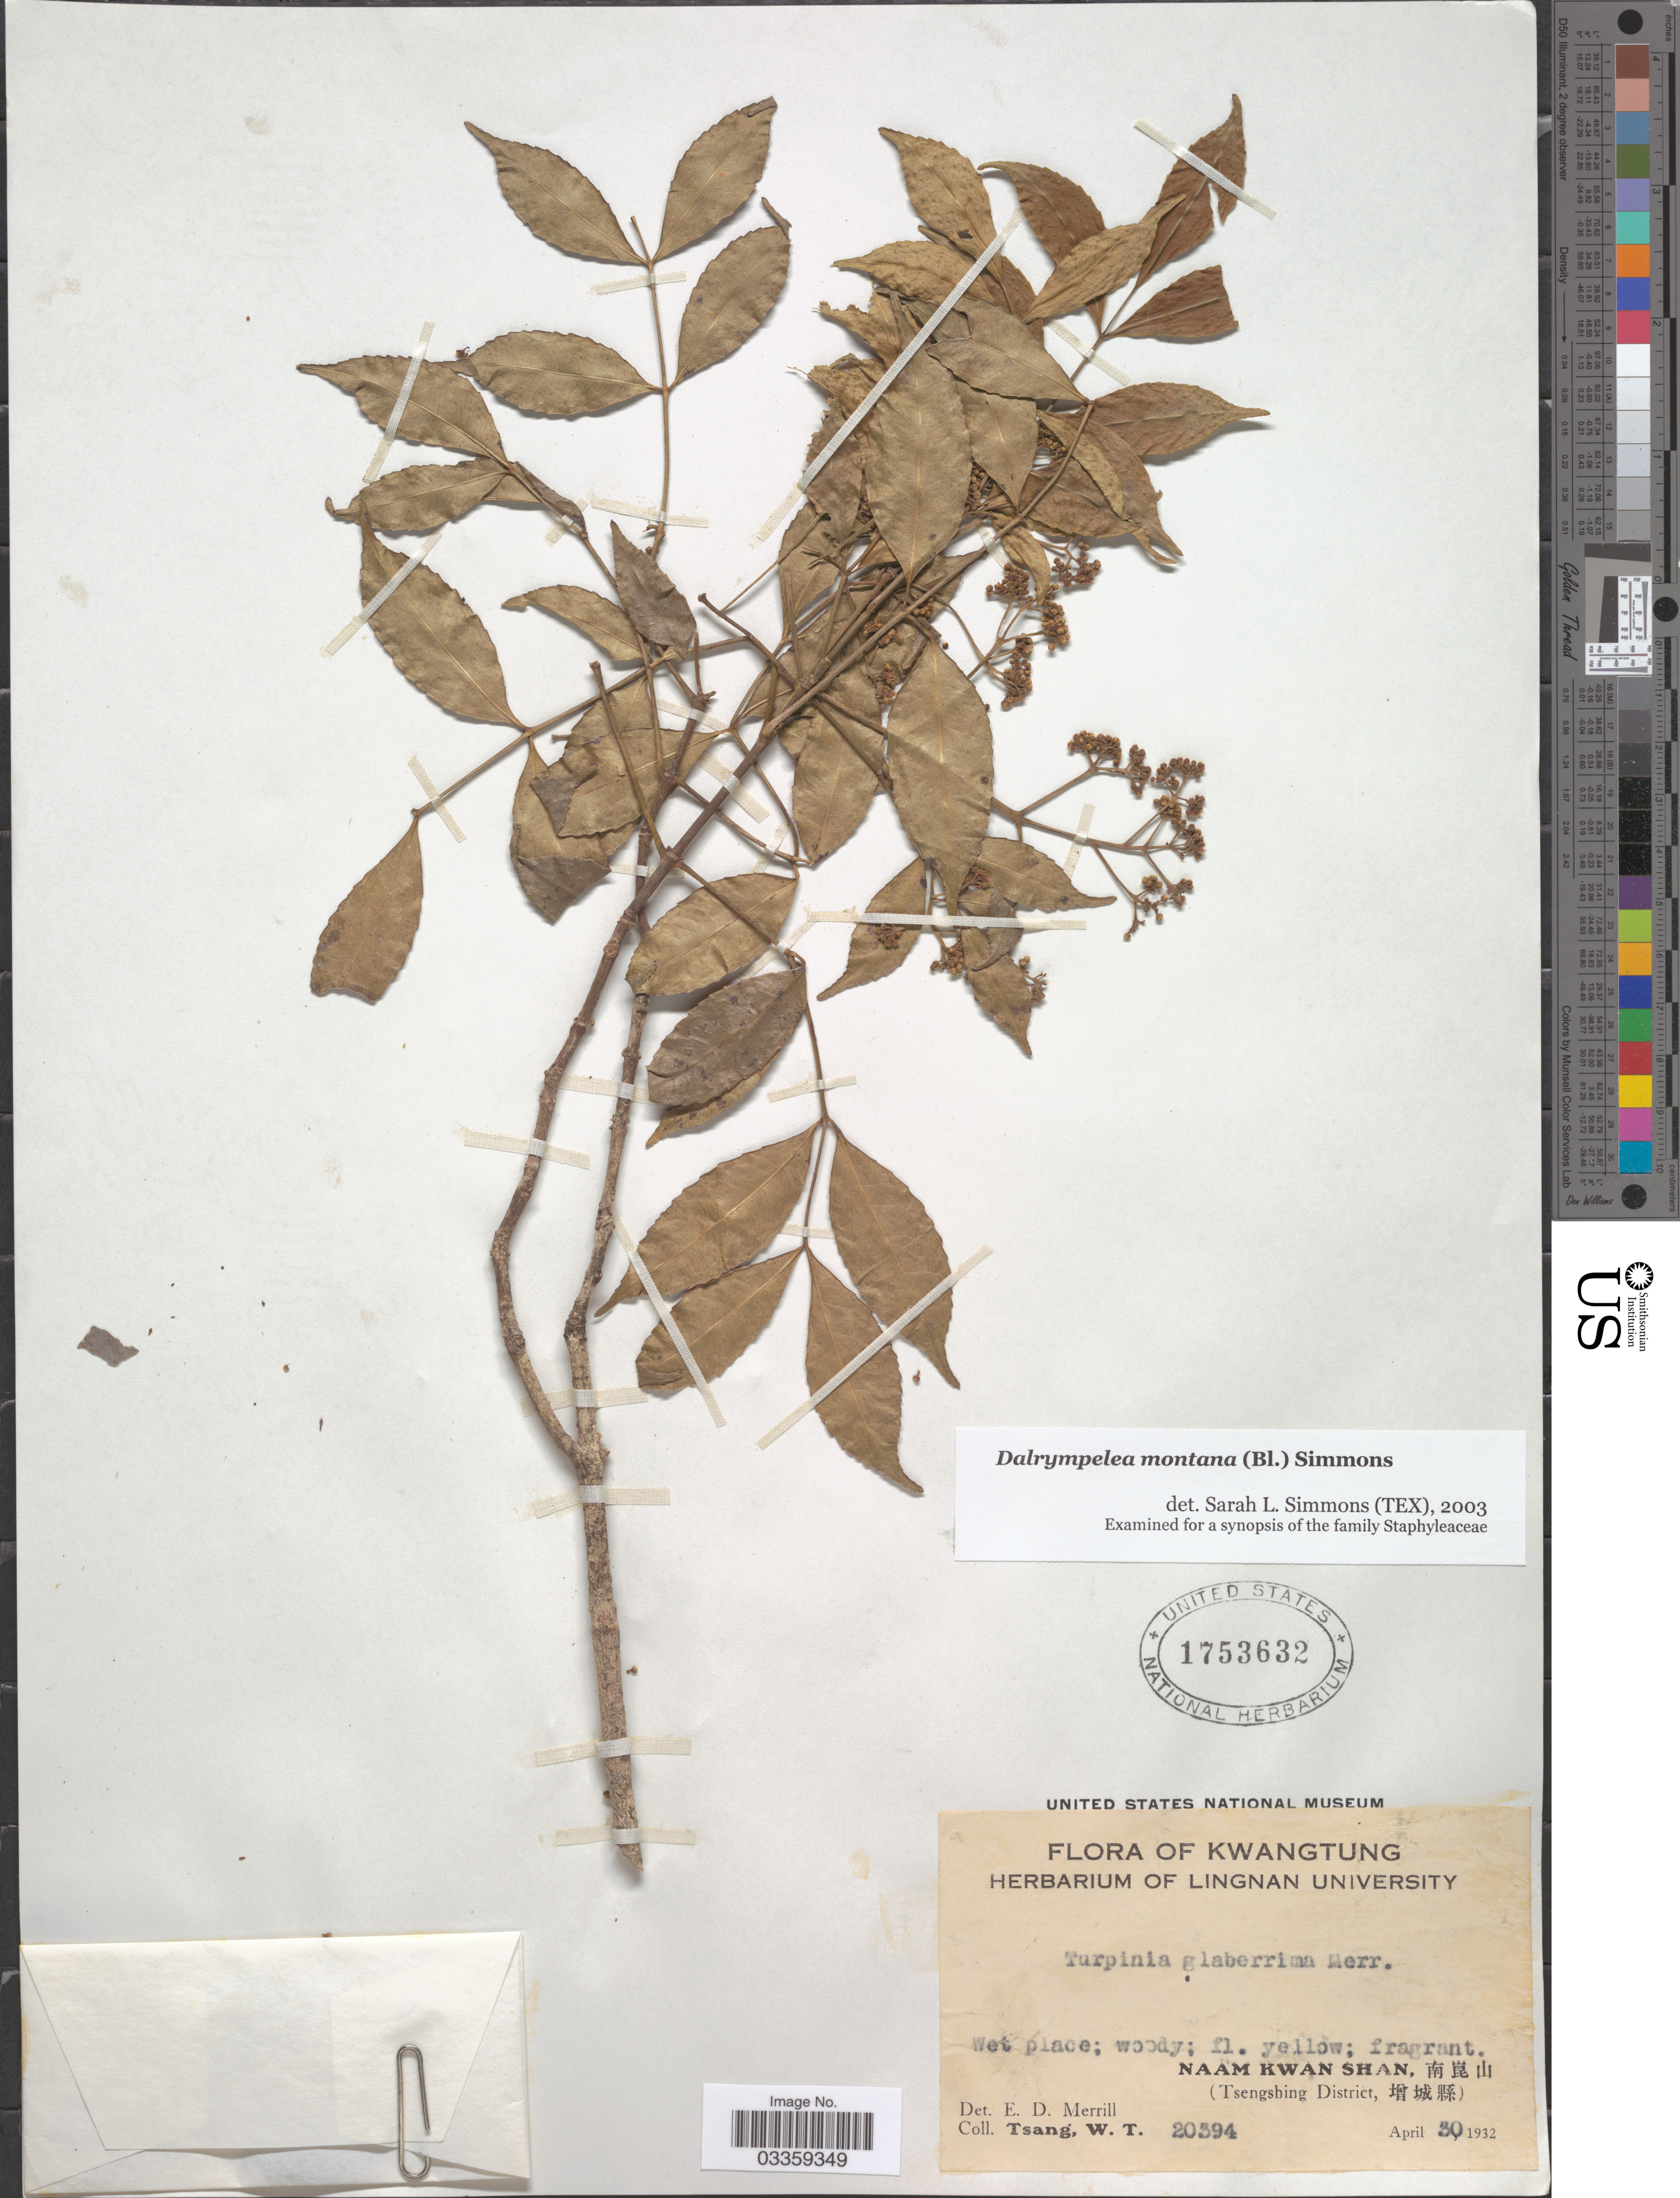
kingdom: Plantae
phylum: Tracheophyta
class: Magnoliopsida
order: Crossosomatales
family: Staphyleaceae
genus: Turpinia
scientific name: Turpinia montana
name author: (Blume) Kurz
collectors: W. T. Tsang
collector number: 20394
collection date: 1932-04-30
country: China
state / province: Guangdong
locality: Kwatung,Naam Kwan Shan, (Tsengshing District.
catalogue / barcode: US 1753632